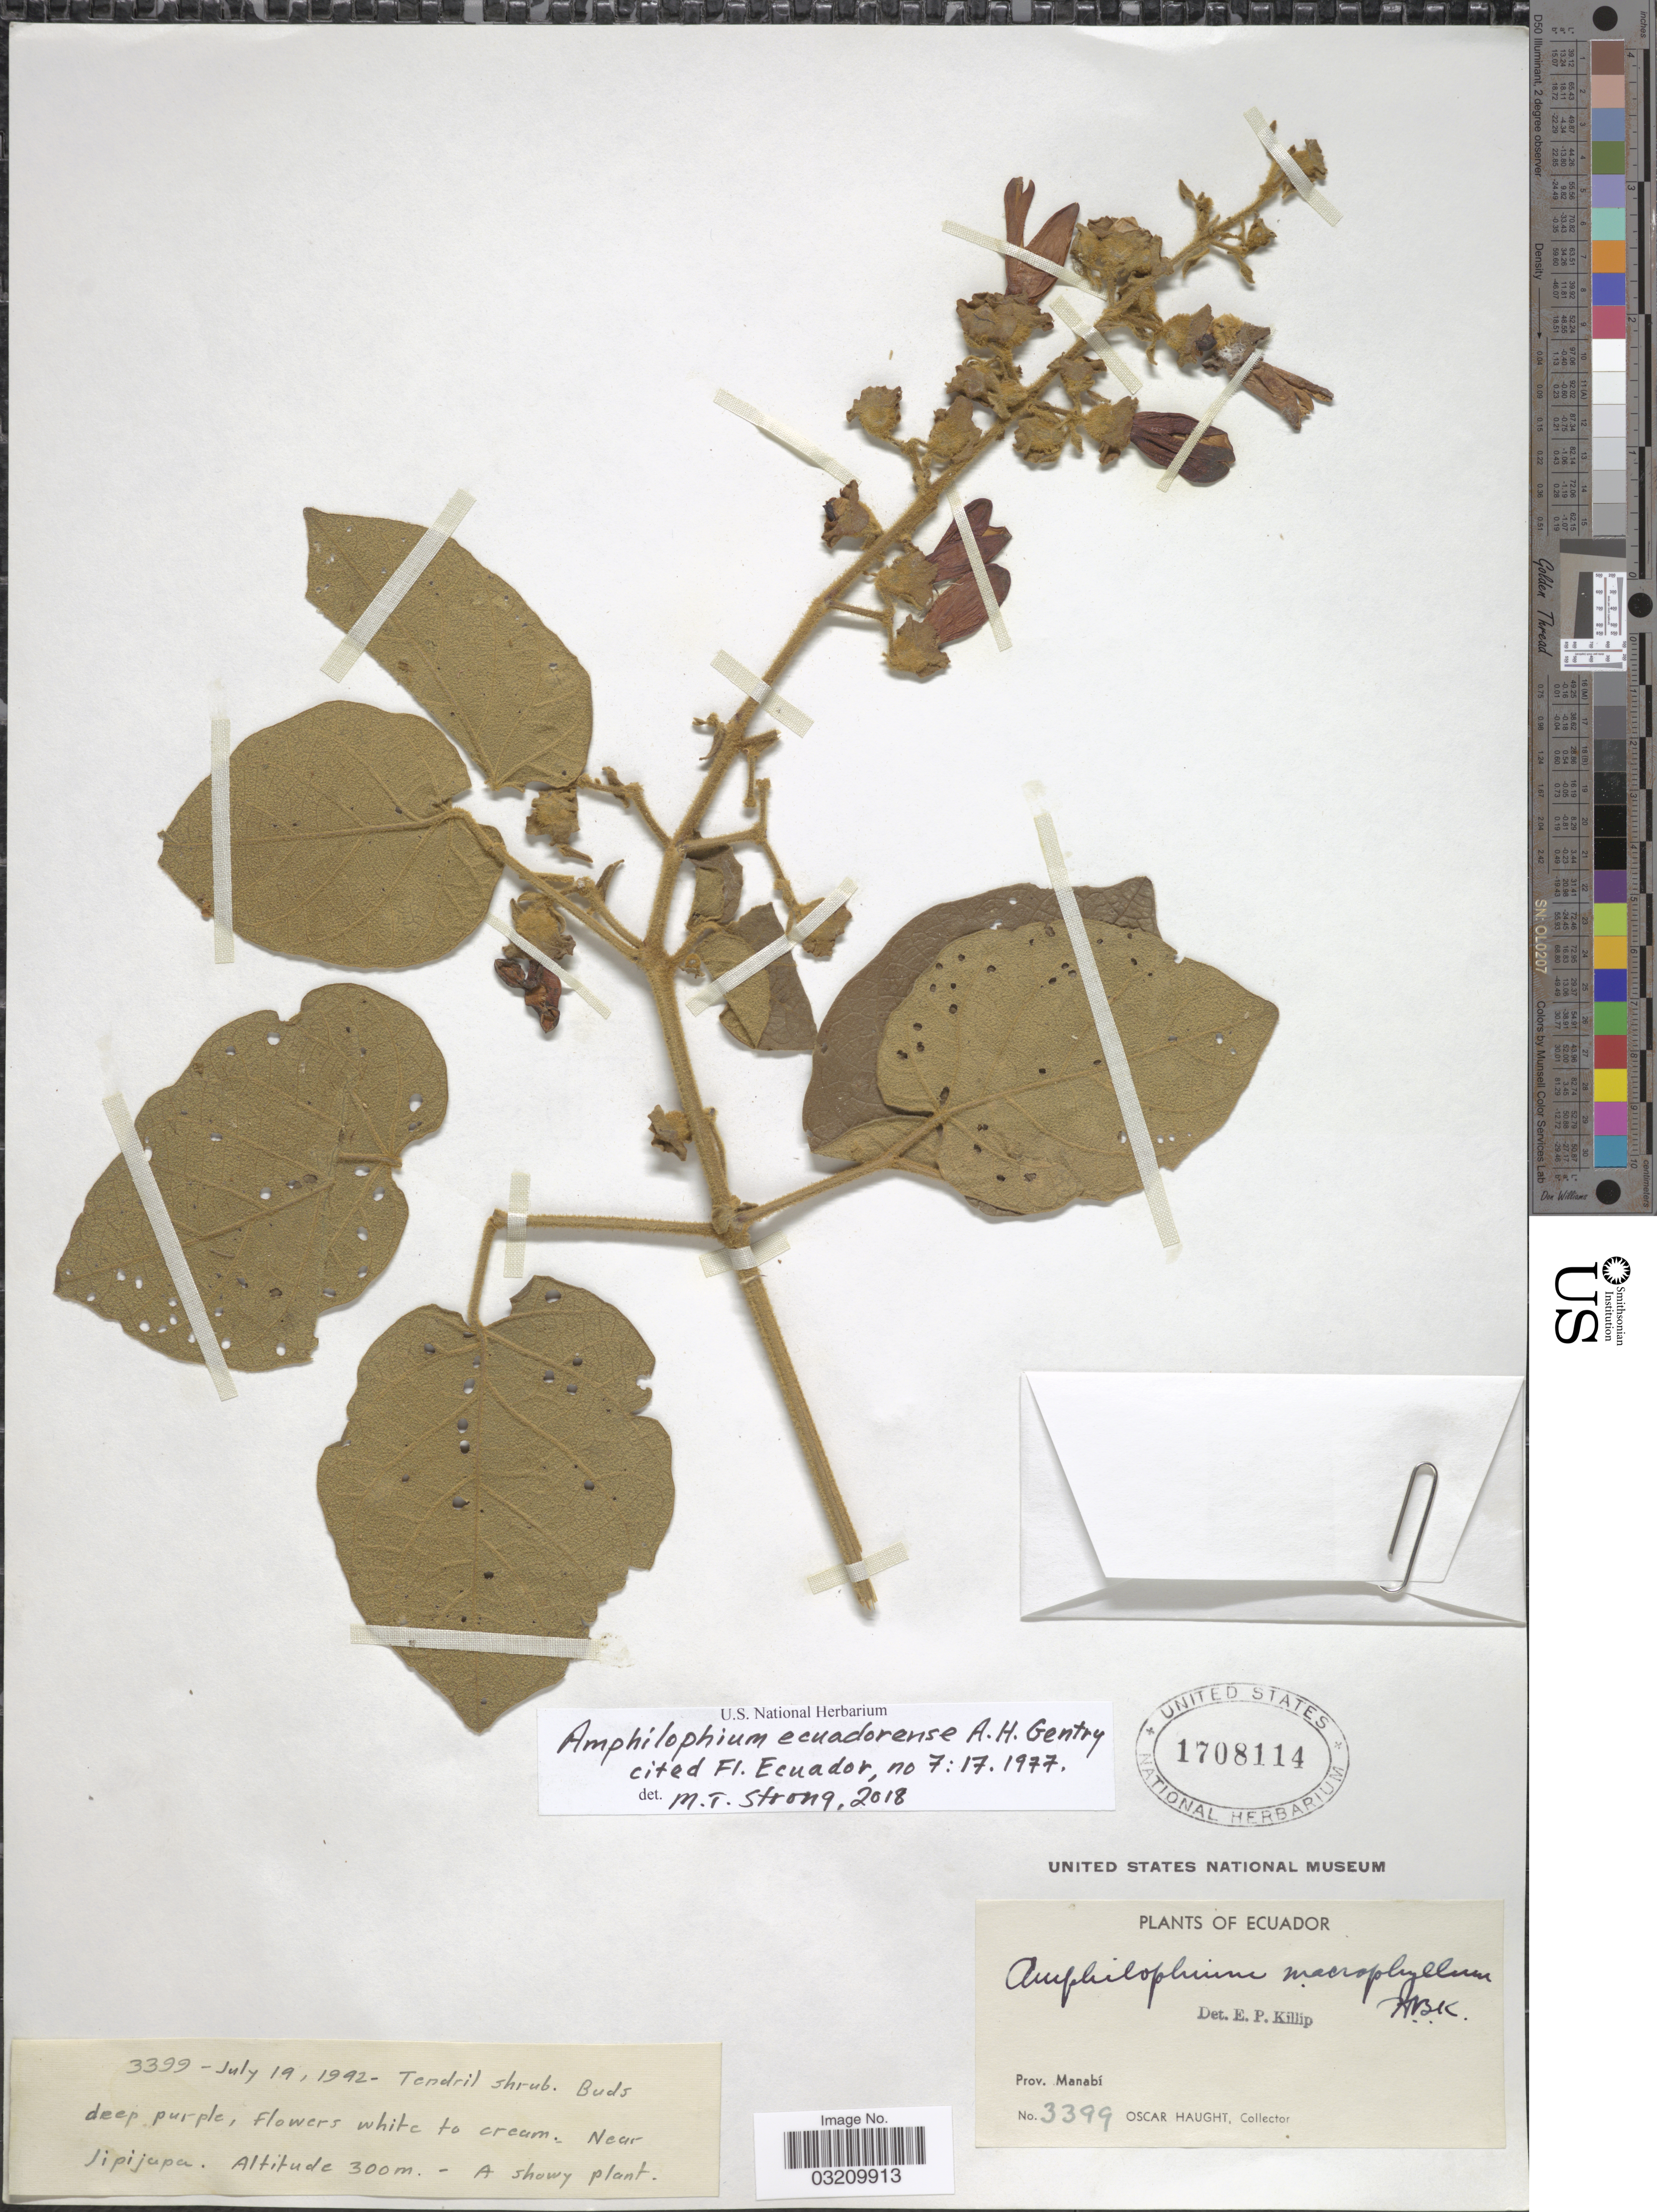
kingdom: Plantae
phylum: Tracheophyta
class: Magnoliopsida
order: Lamiales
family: Bignoniaceae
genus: Amphilophium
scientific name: Amphilophium ecuadorense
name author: A.H. Gentry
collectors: O. L. Haught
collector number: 3399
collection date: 1942-07-19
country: Ecuador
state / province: Manabí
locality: Near Jipijupa.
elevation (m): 300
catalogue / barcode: US 1708114